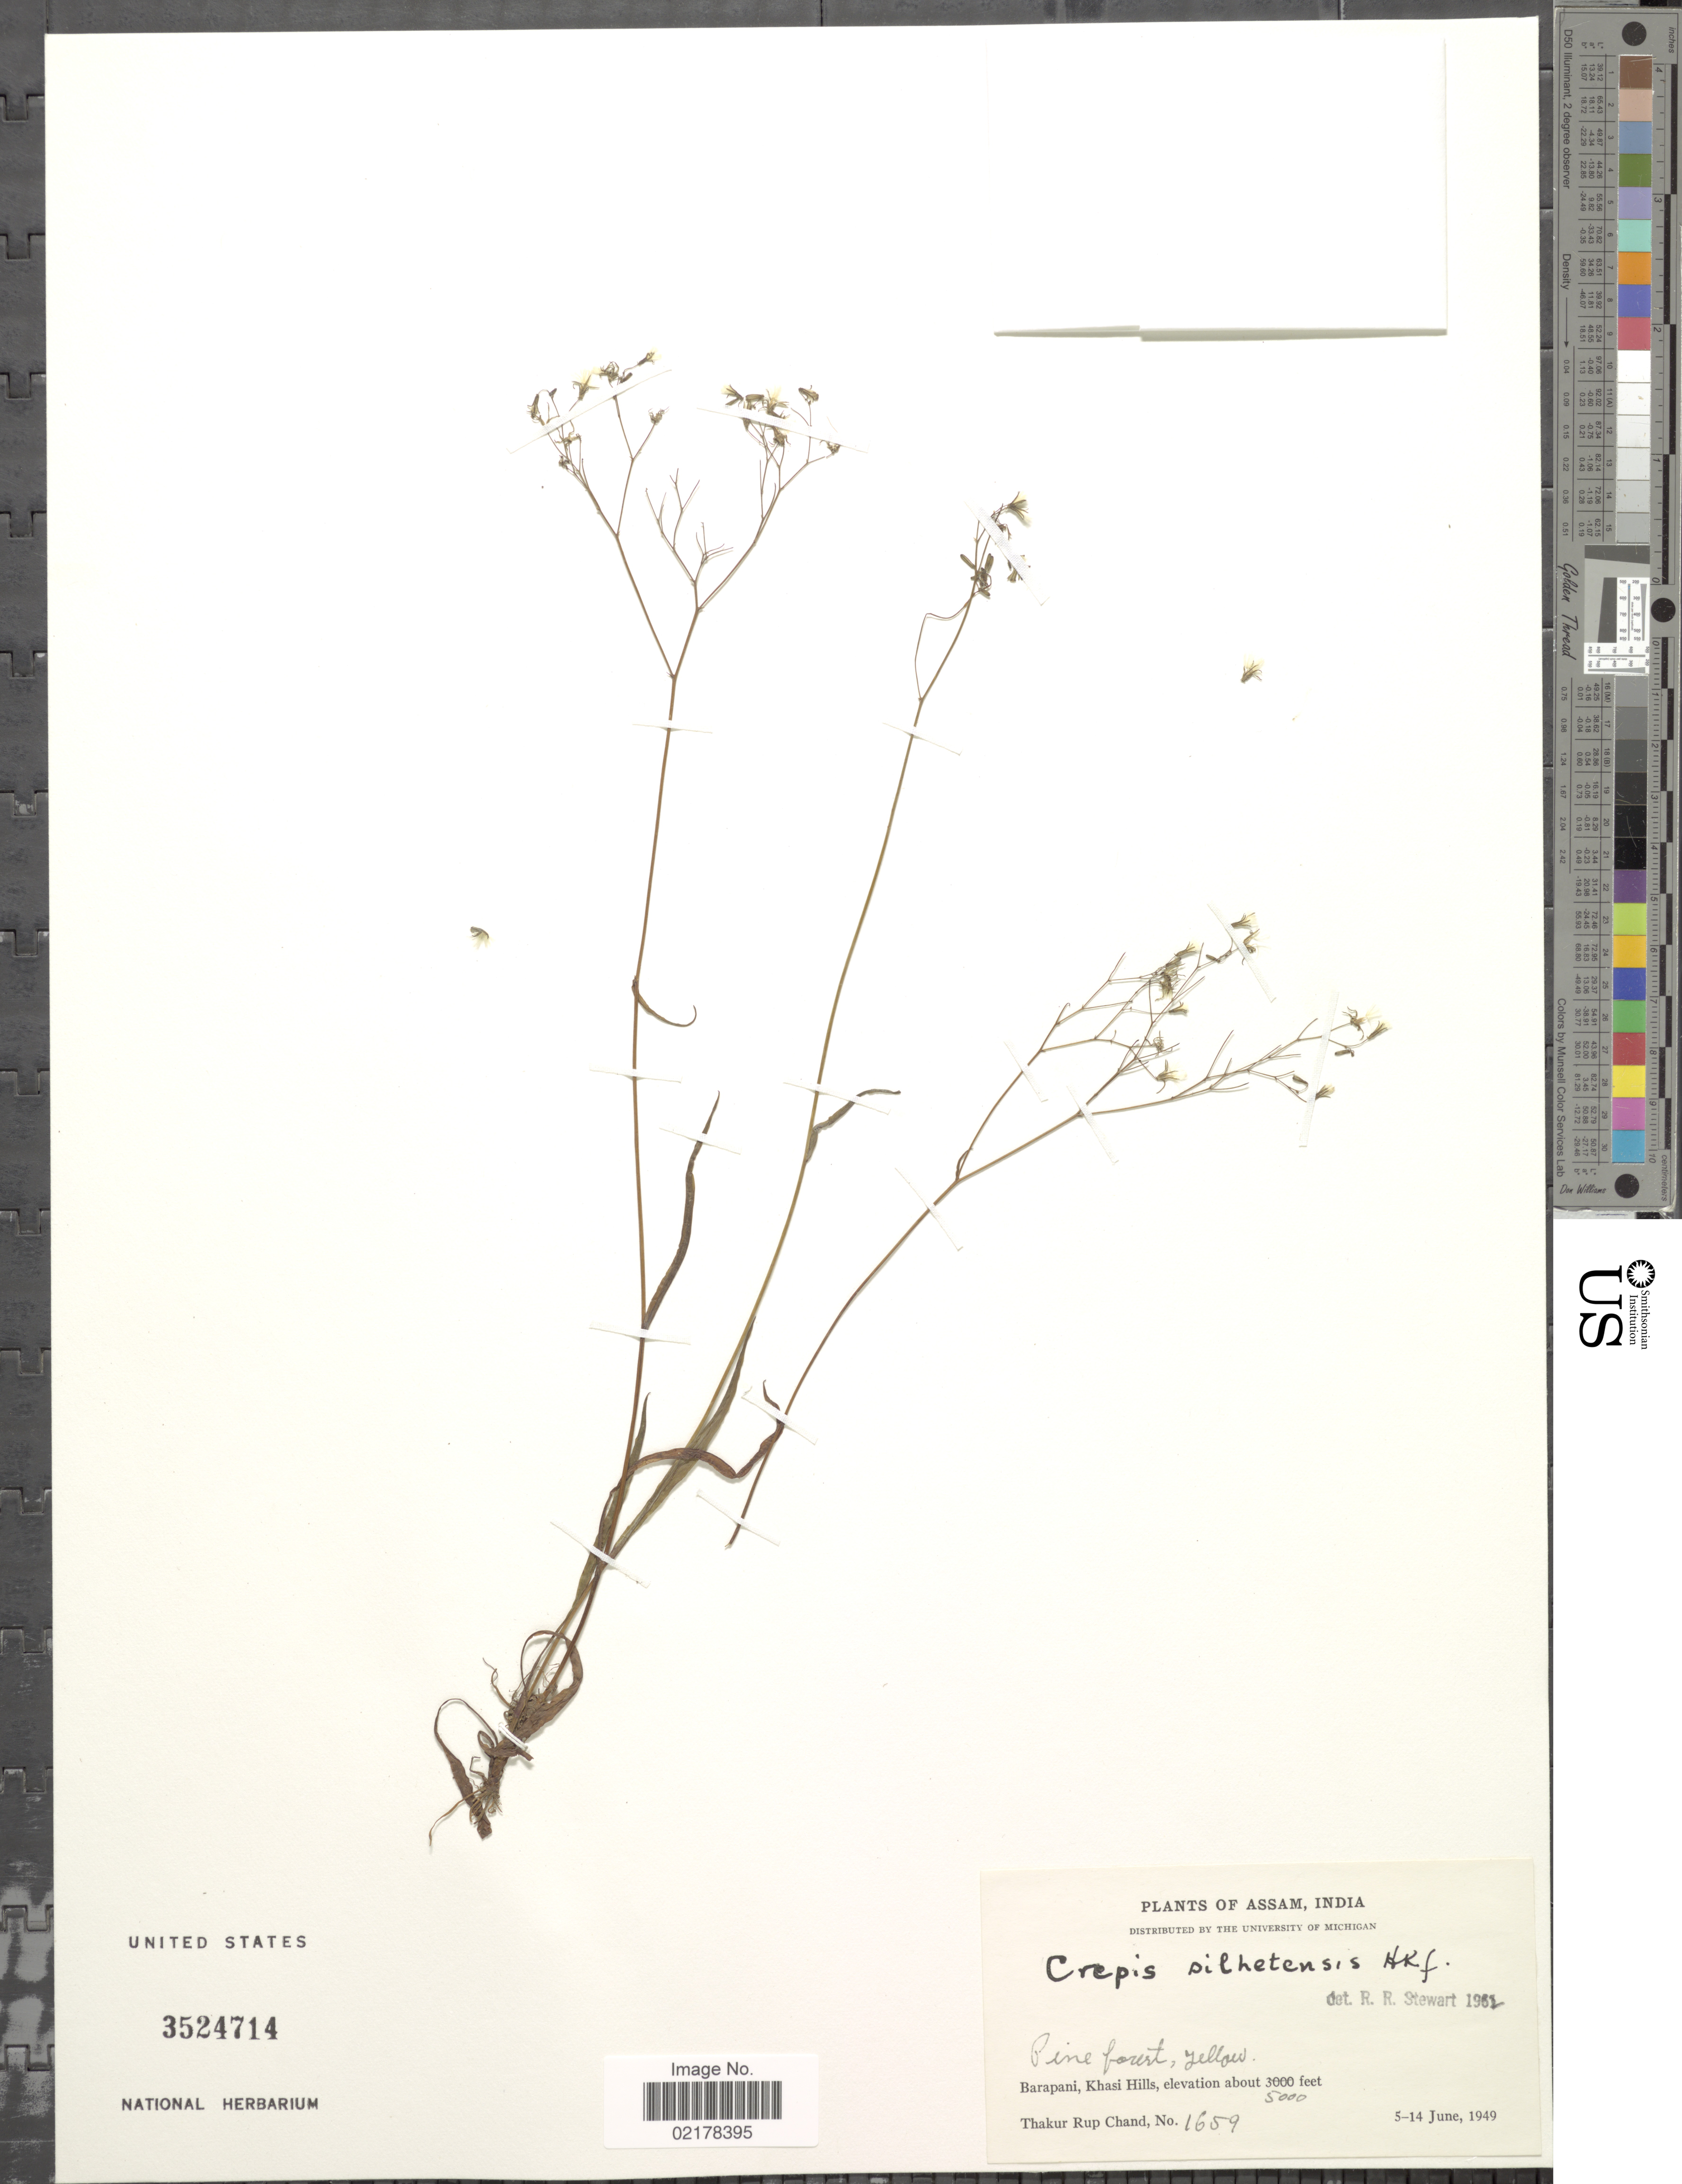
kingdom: Plantae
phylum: Tracheophyta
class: Magnoliopsida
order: Asterales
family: Asteraceae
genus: Youngia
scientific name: Youngia silhetensis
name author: (DC.) Babc. & Stebbins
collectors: T. R. Chand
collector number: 1659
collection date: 1949-06-05/1949-06-14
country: India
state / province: Meghalaya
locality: Assam, Barapani, Khasi Hills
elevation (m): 1524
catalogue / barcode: US 3524714